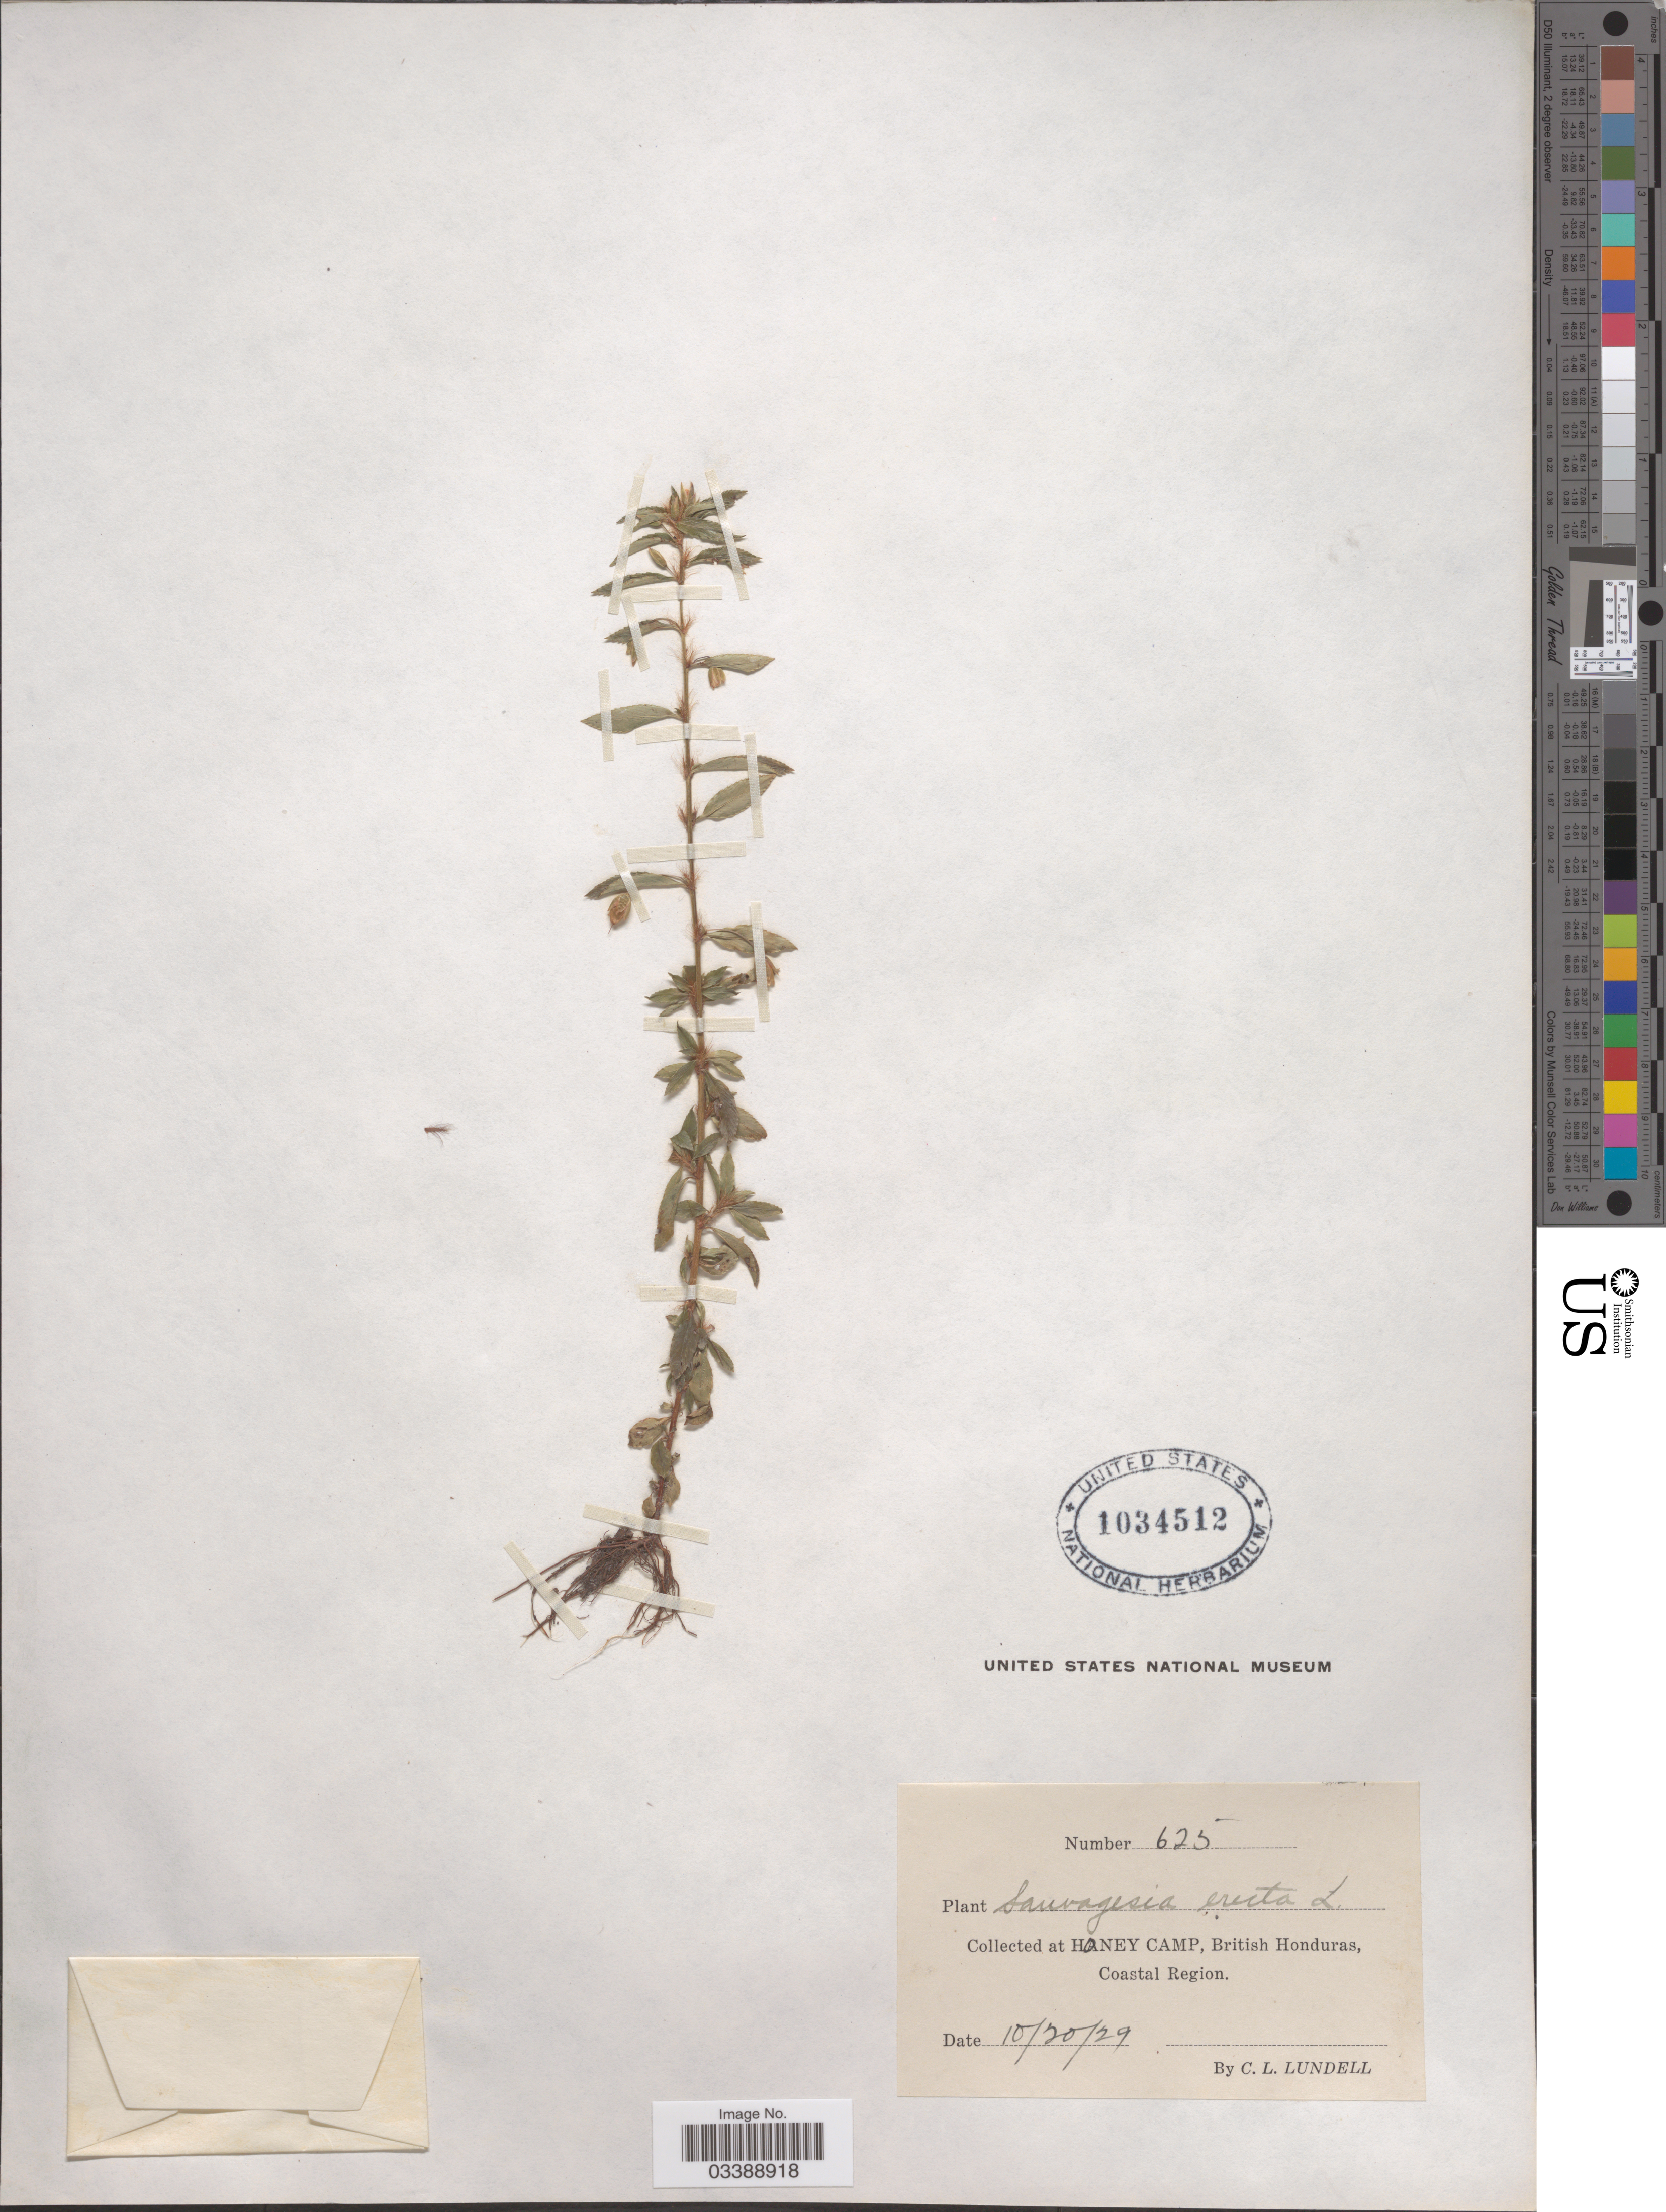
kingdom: Plantae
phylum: Tracheophyta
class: Magnoliopsida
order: Malpighiales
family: Ochnaceae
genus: Sauvagesia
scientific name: Sauvagesia erecta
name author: L.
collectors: C. L. Lundell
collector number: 625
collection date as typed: Transcribed d/m/y: 20/10/29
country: Belize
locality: Honey Camp, British Honduras, Coastal Region.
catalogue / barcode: US 1034512